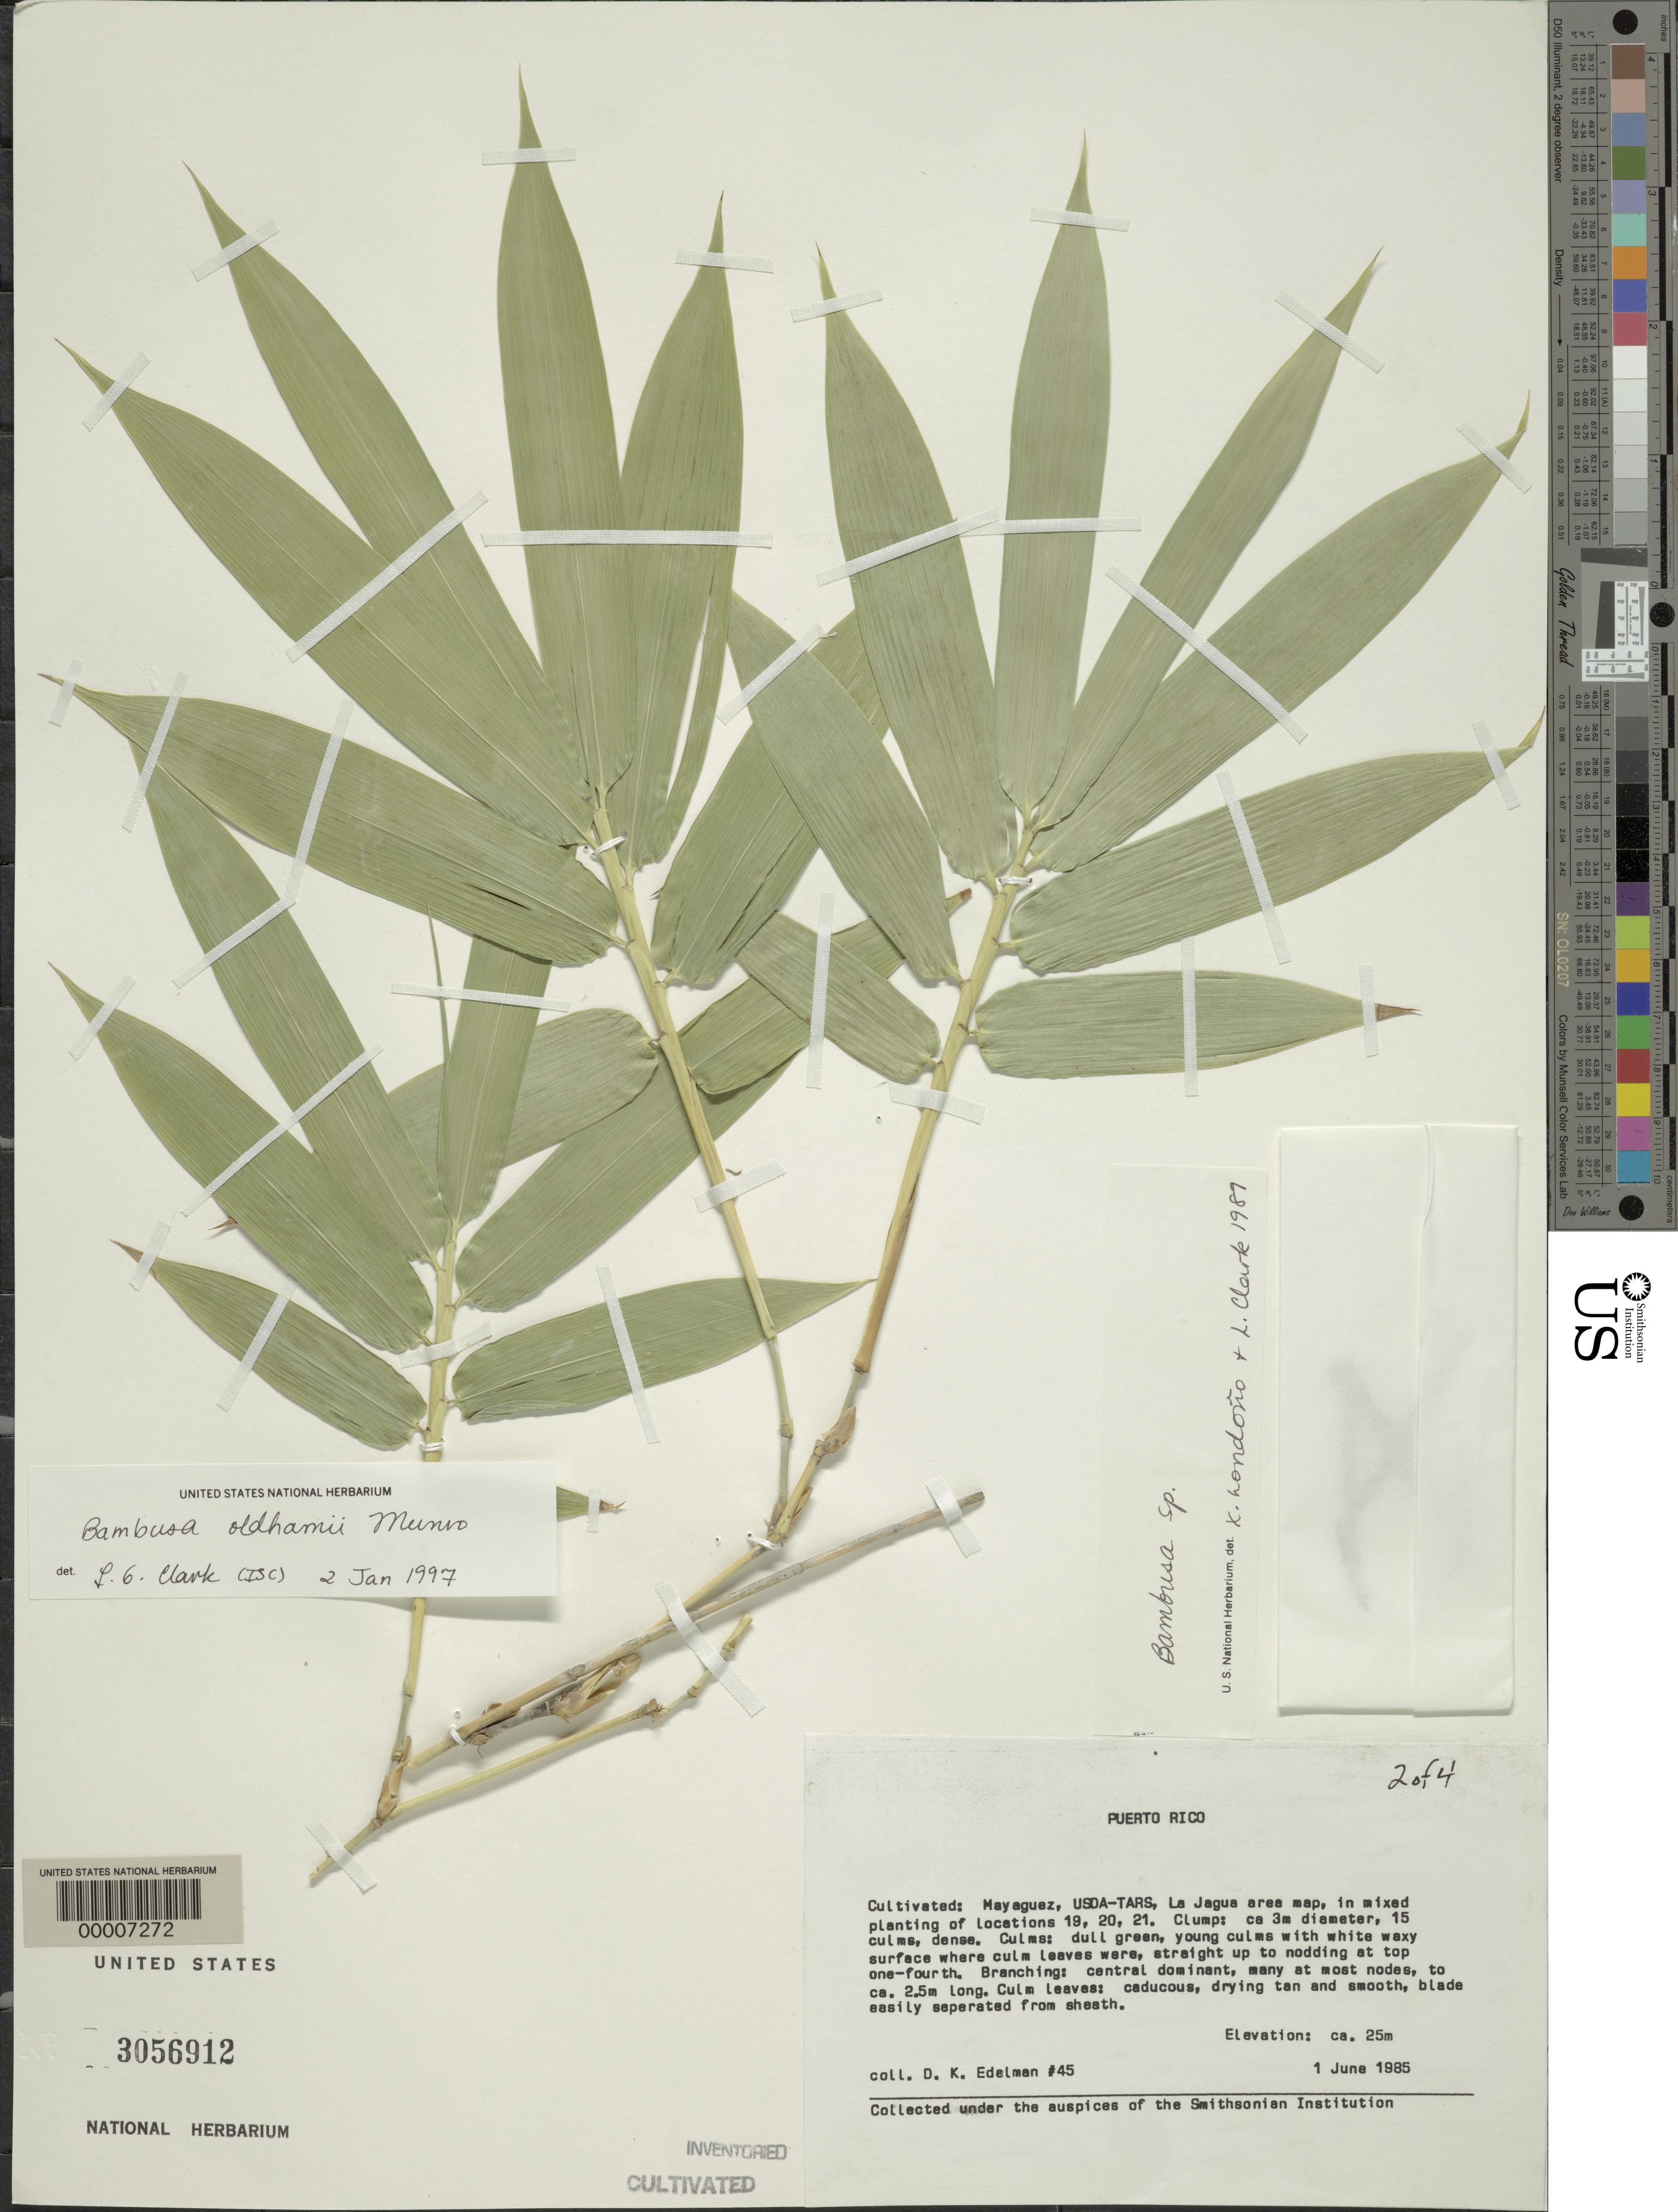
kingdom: Plantae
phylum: Tracheophyta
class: Liliopsida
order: Poales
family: Poaceae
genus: Bambusa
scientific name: Bambusa oldhamii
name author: Munro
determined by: Clark, Lynn G., (ISC), Iowa State University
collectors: D. Edelman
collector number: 45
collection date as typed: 01 Jun 1985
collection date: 1985-06-01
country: Puerto Rico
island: Greater Antilles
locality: Mayaquez, usda-tars, la jagua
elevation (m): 25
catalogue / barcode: US 3056912